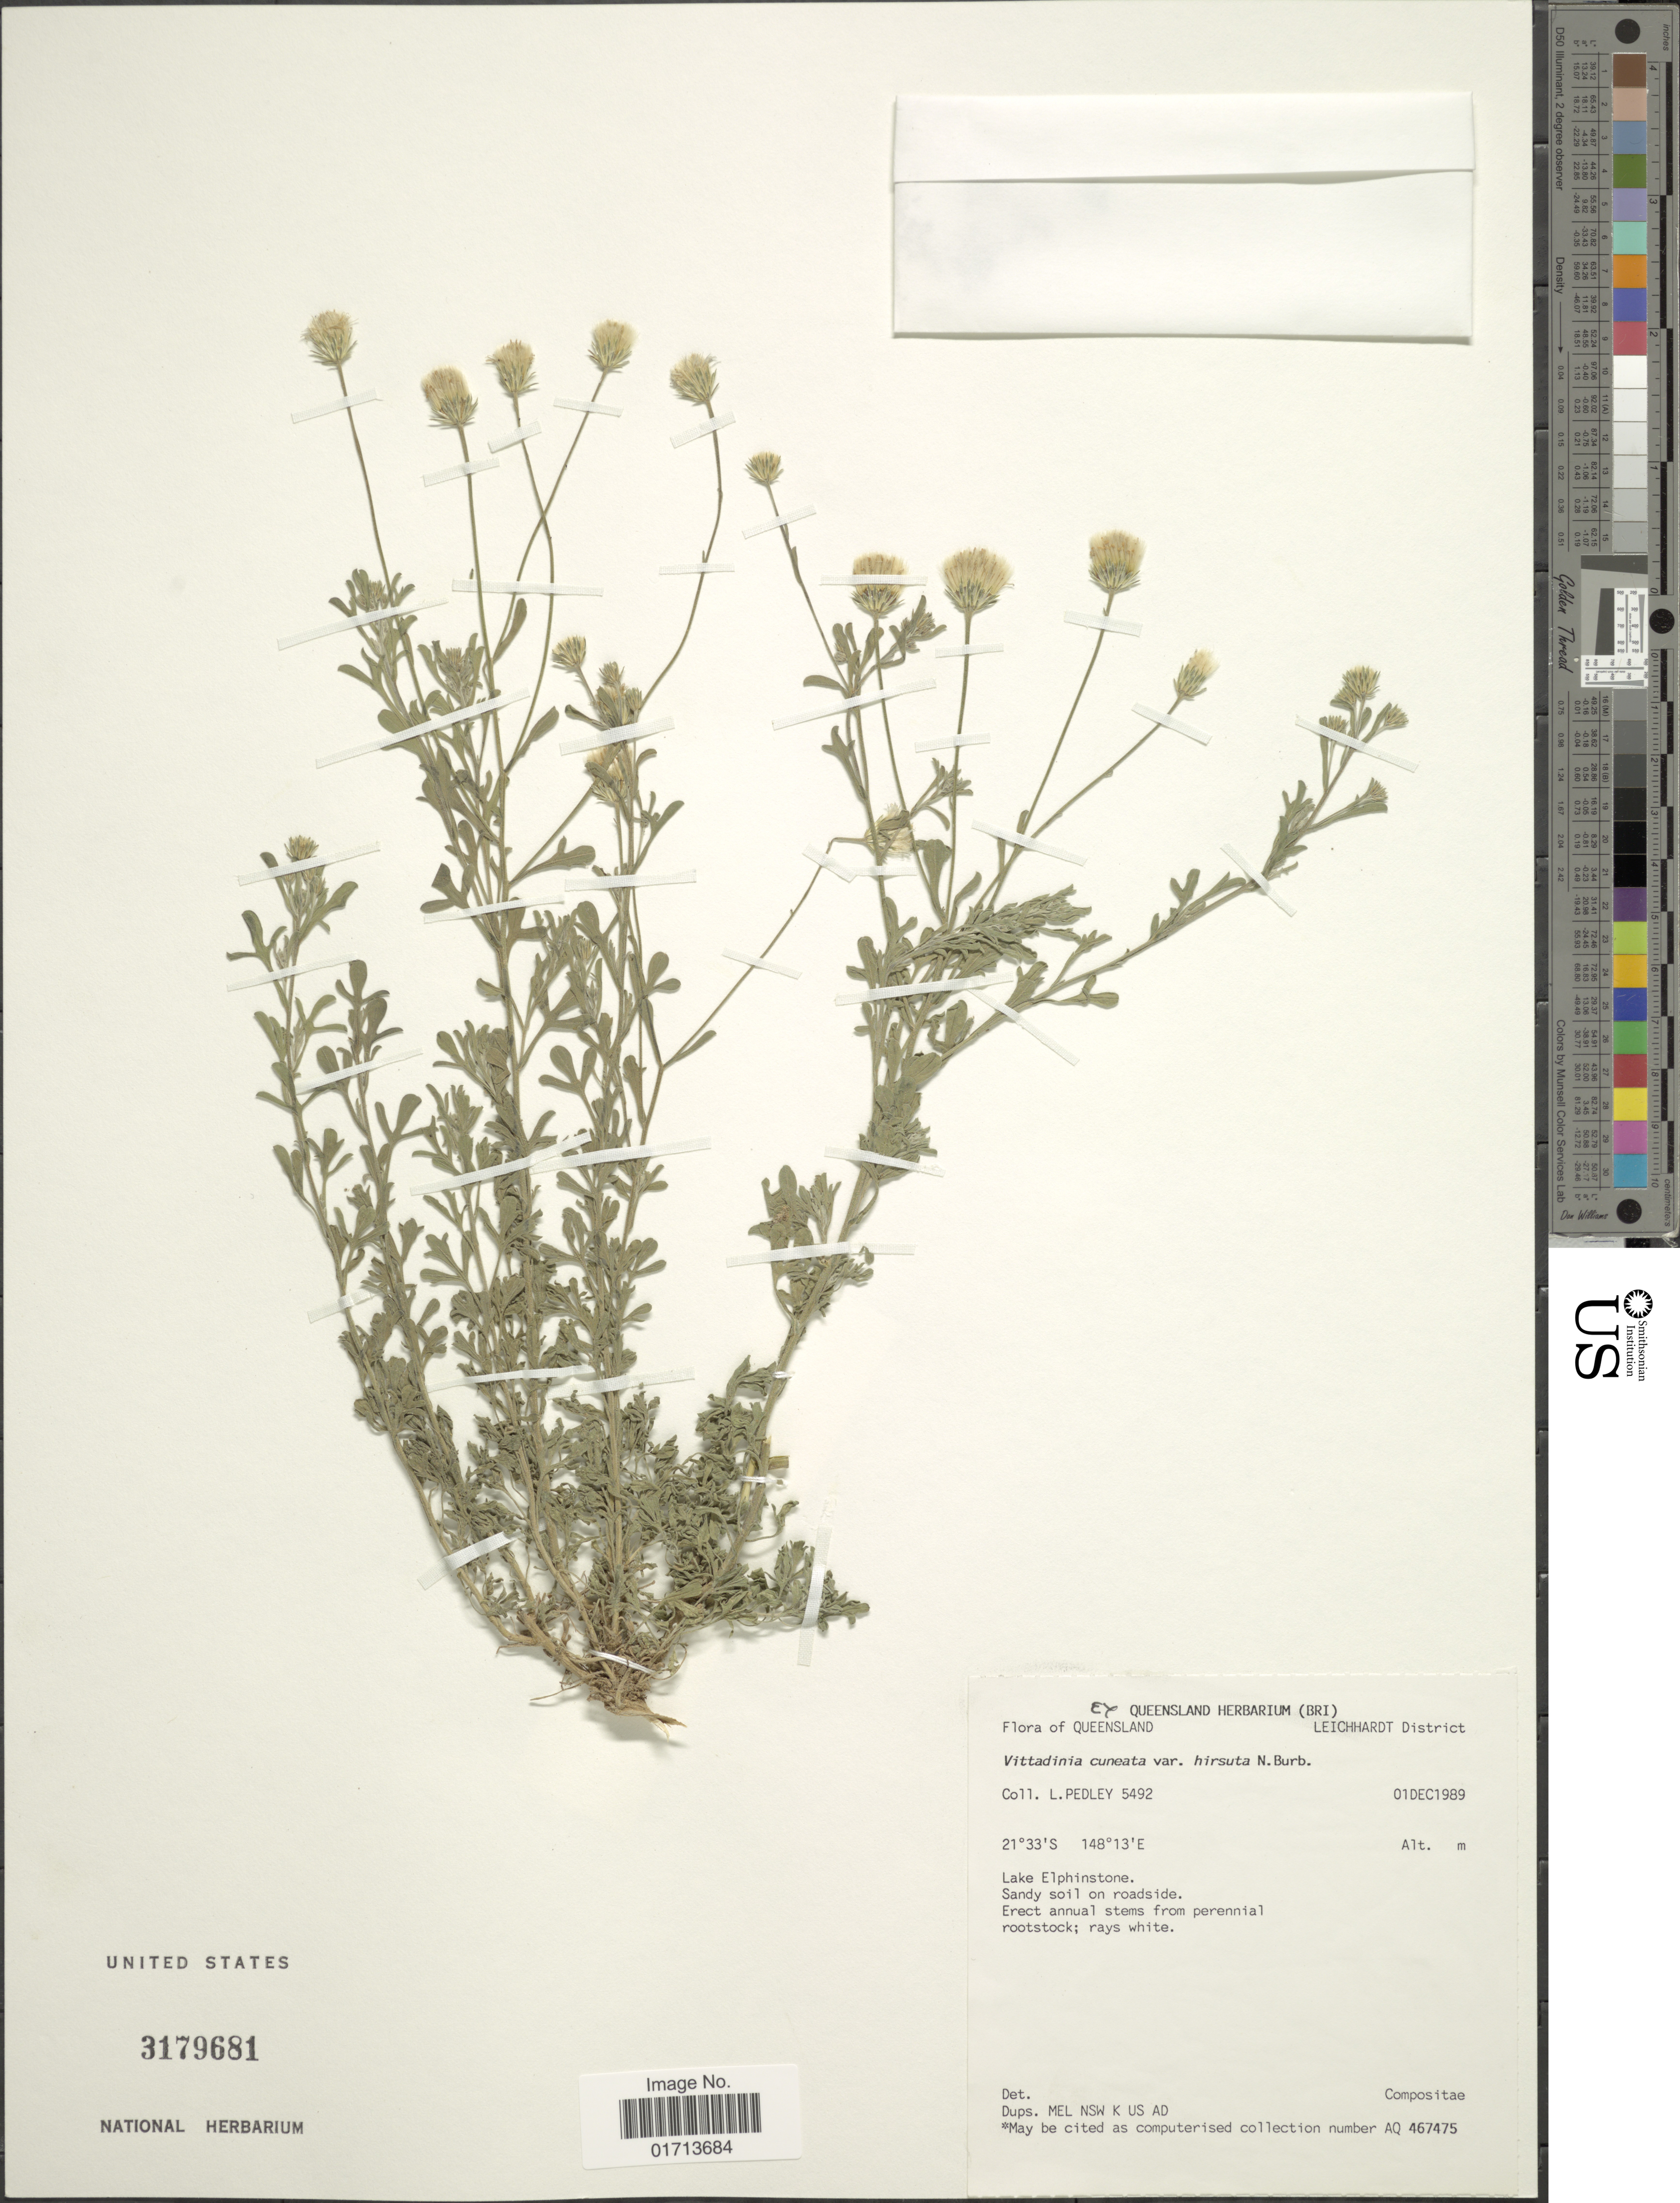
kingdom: Plantae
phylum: Tracheophyta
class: Magnoliopsida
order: Asterales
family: Asteraceae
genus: Vittadinia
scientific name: Vittadinia cuneata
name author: DC.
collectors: L. Pedley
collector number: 5492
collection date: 1989-12-01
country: Australia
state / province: Queensland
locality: Leichhardt District, Lake Elphinstone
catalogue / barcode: US 3179681